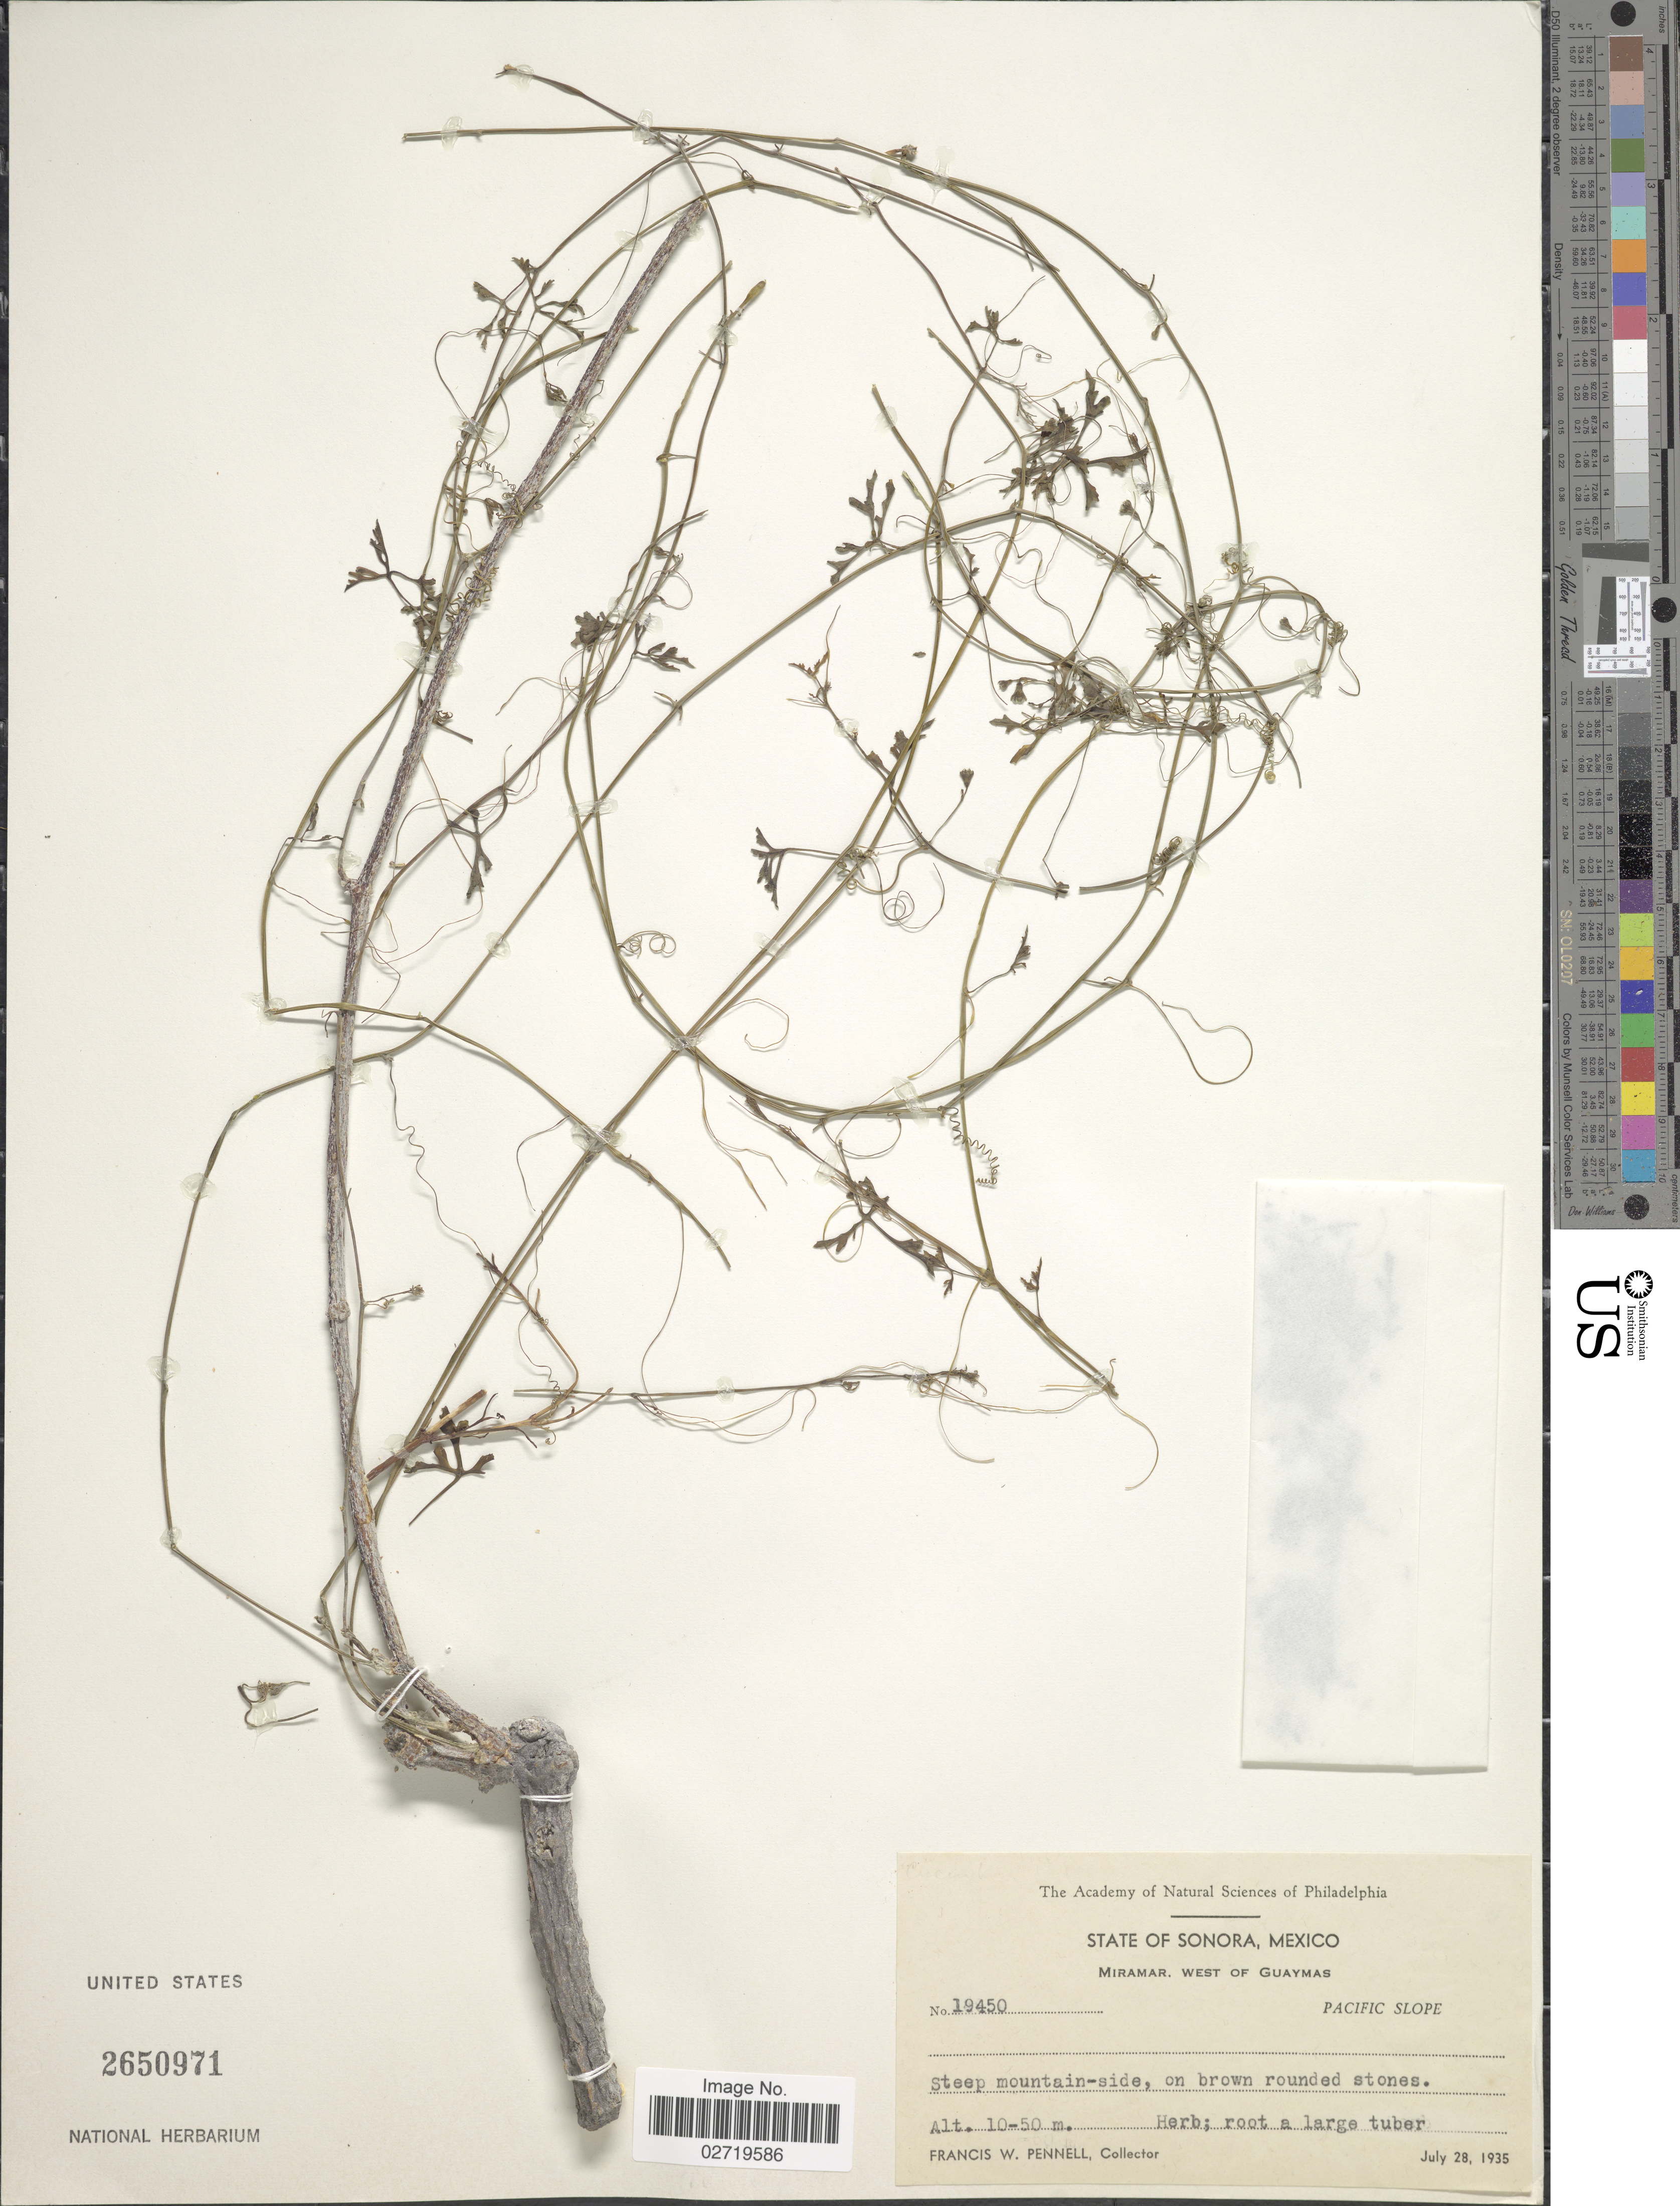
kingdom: Plantae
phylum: Tracheophyta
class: Magnoliopsida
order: Cucurbitales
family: Cucurbitaceae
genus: Ibervillea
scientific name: Ibervillea sp.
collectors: F. W. Pennell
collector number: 19450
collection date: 1935-07-28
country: Mexico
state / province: Sonora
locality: Miramar, West of Guaymas, Pacific Slope, steep mountain-side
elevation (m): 10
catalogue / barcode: US 2650971